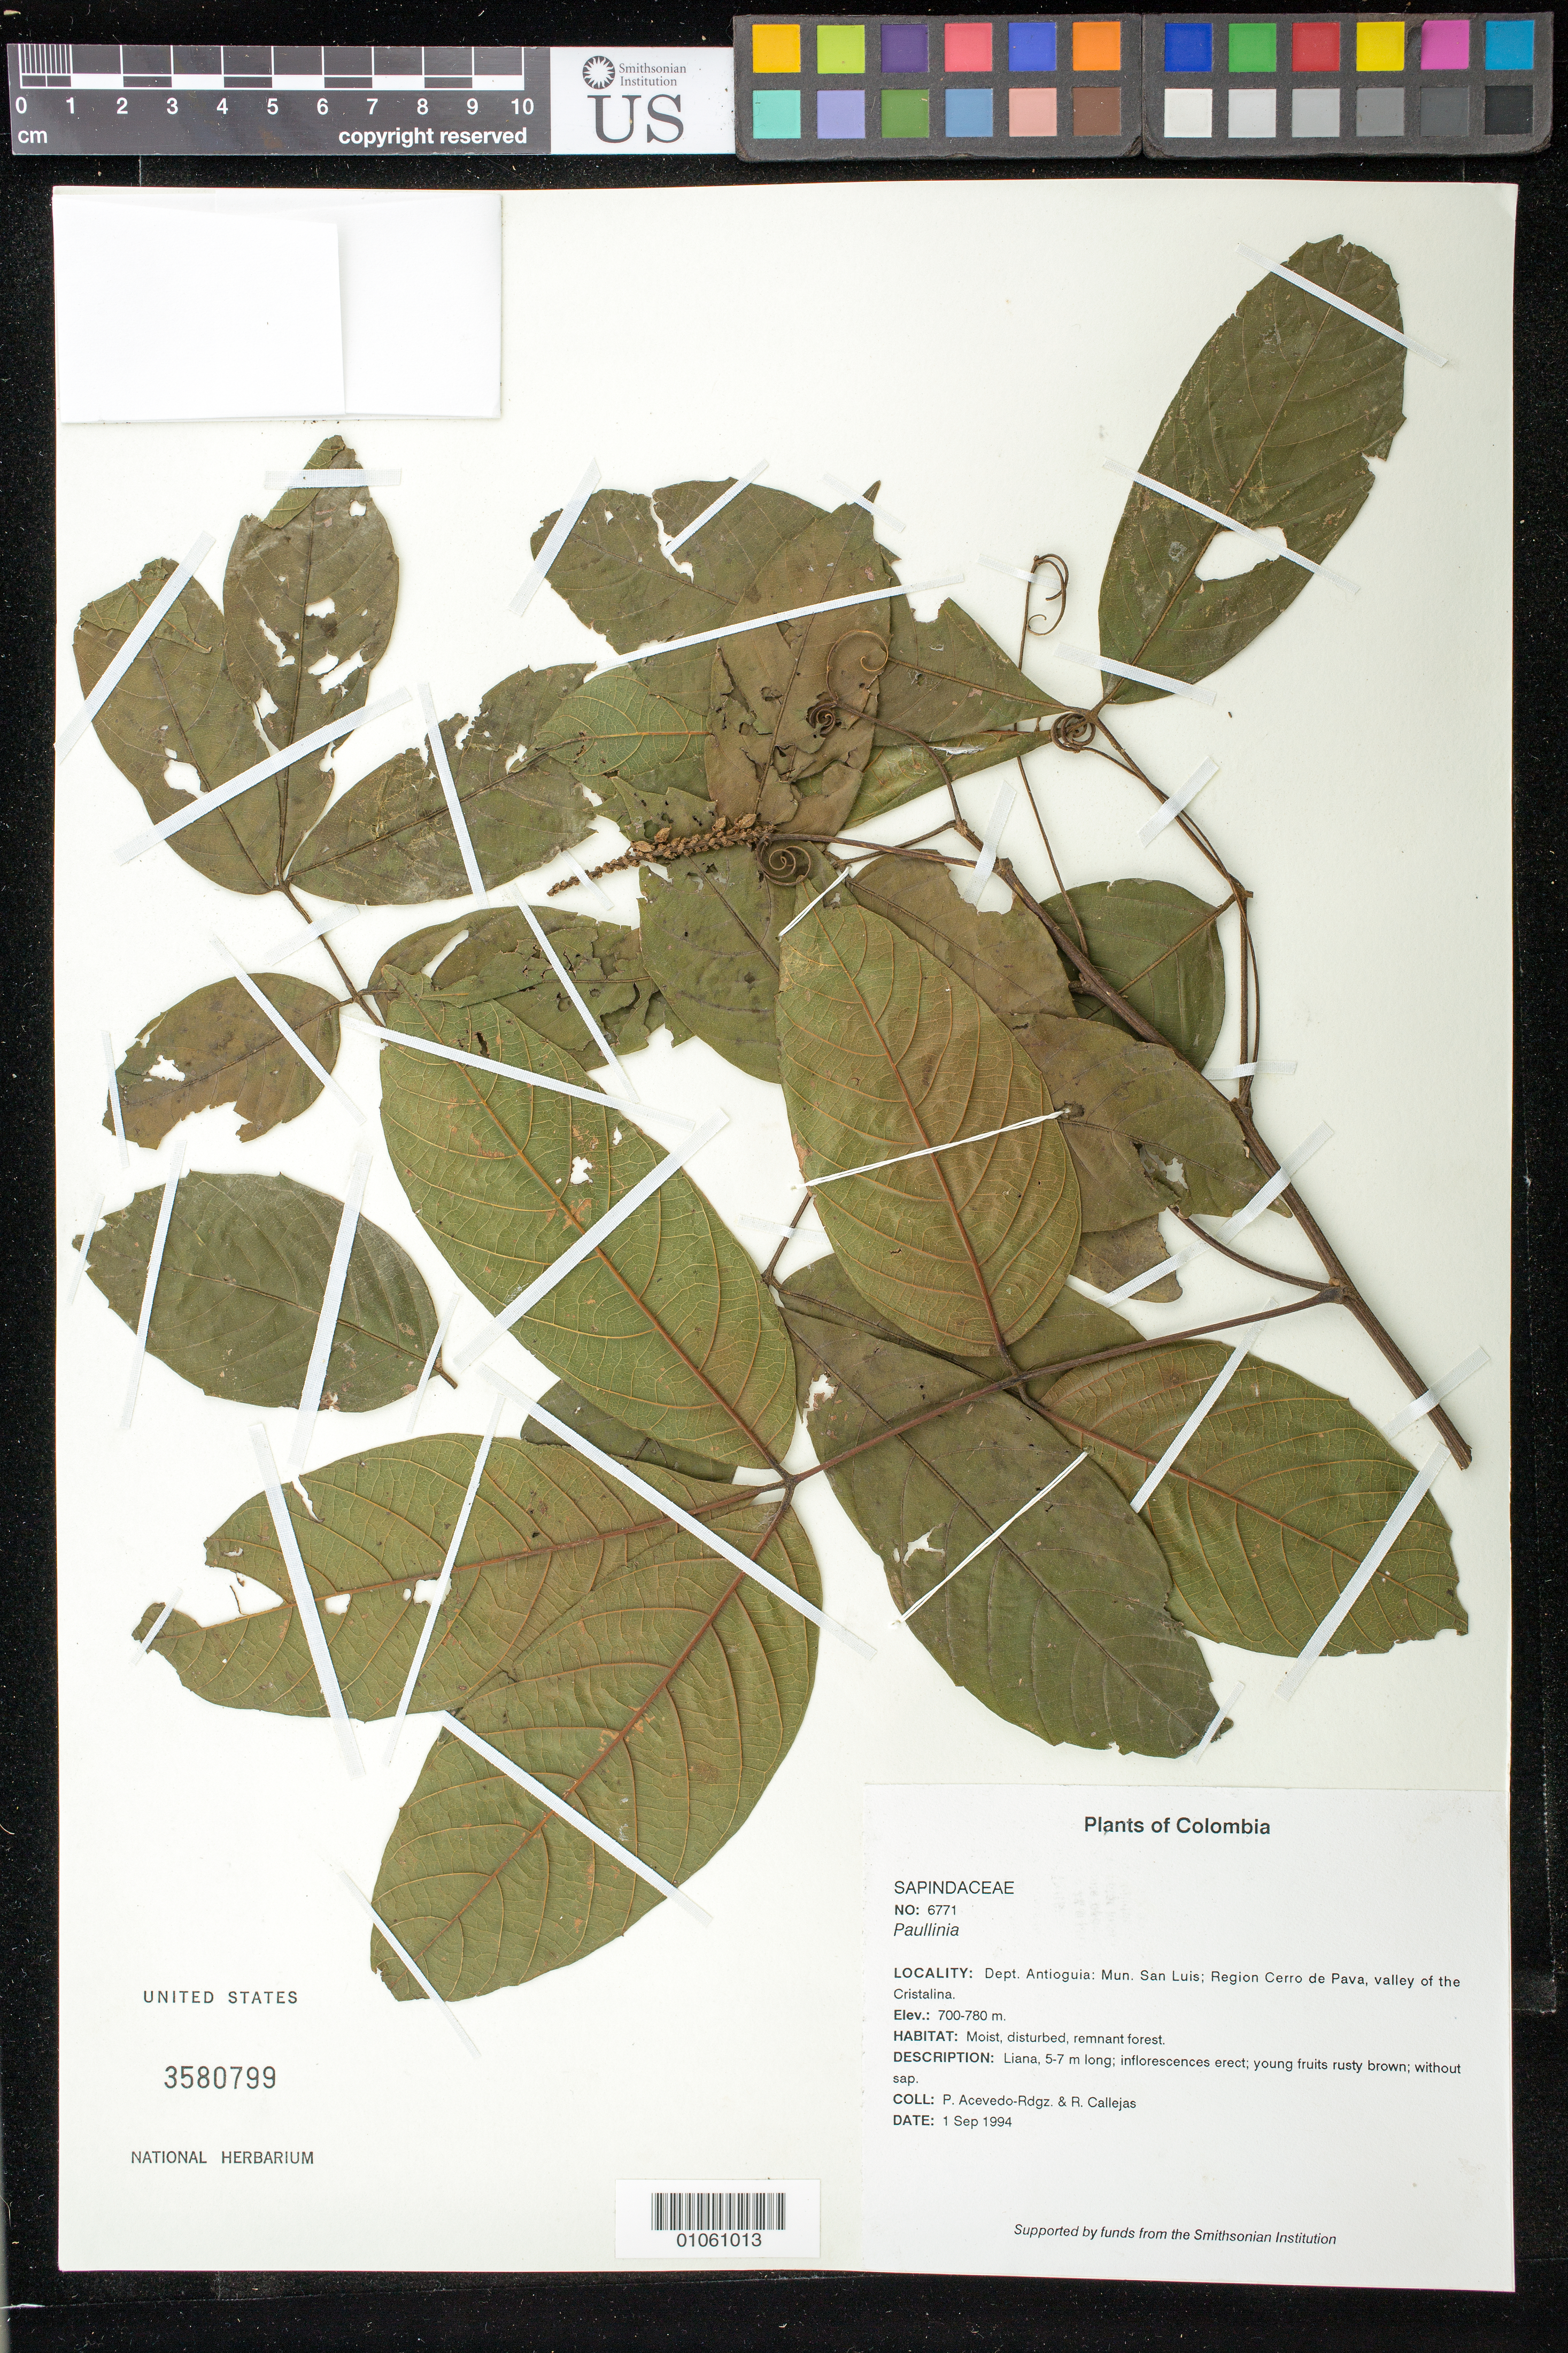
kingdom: Plantae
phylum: Tracheophyta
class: Magnoliopsida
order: Sapindales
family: Sapindaceae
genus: Paullinia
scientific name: Paullinia sp.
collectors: P. Acevedo-Rodr. & R. Callejas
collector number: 6771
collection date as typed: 01 Sep 1994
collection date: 1994-09-01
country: Colombia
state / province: Antioquia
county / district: San Luis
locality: Depart. Antioquia; Mun. San Luis. Region Cerro de Pava, valley of the Cristalina.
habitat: Moist, disturbed, remnant forest.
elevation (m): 700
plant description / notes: US, NY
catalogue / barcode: US 3580799